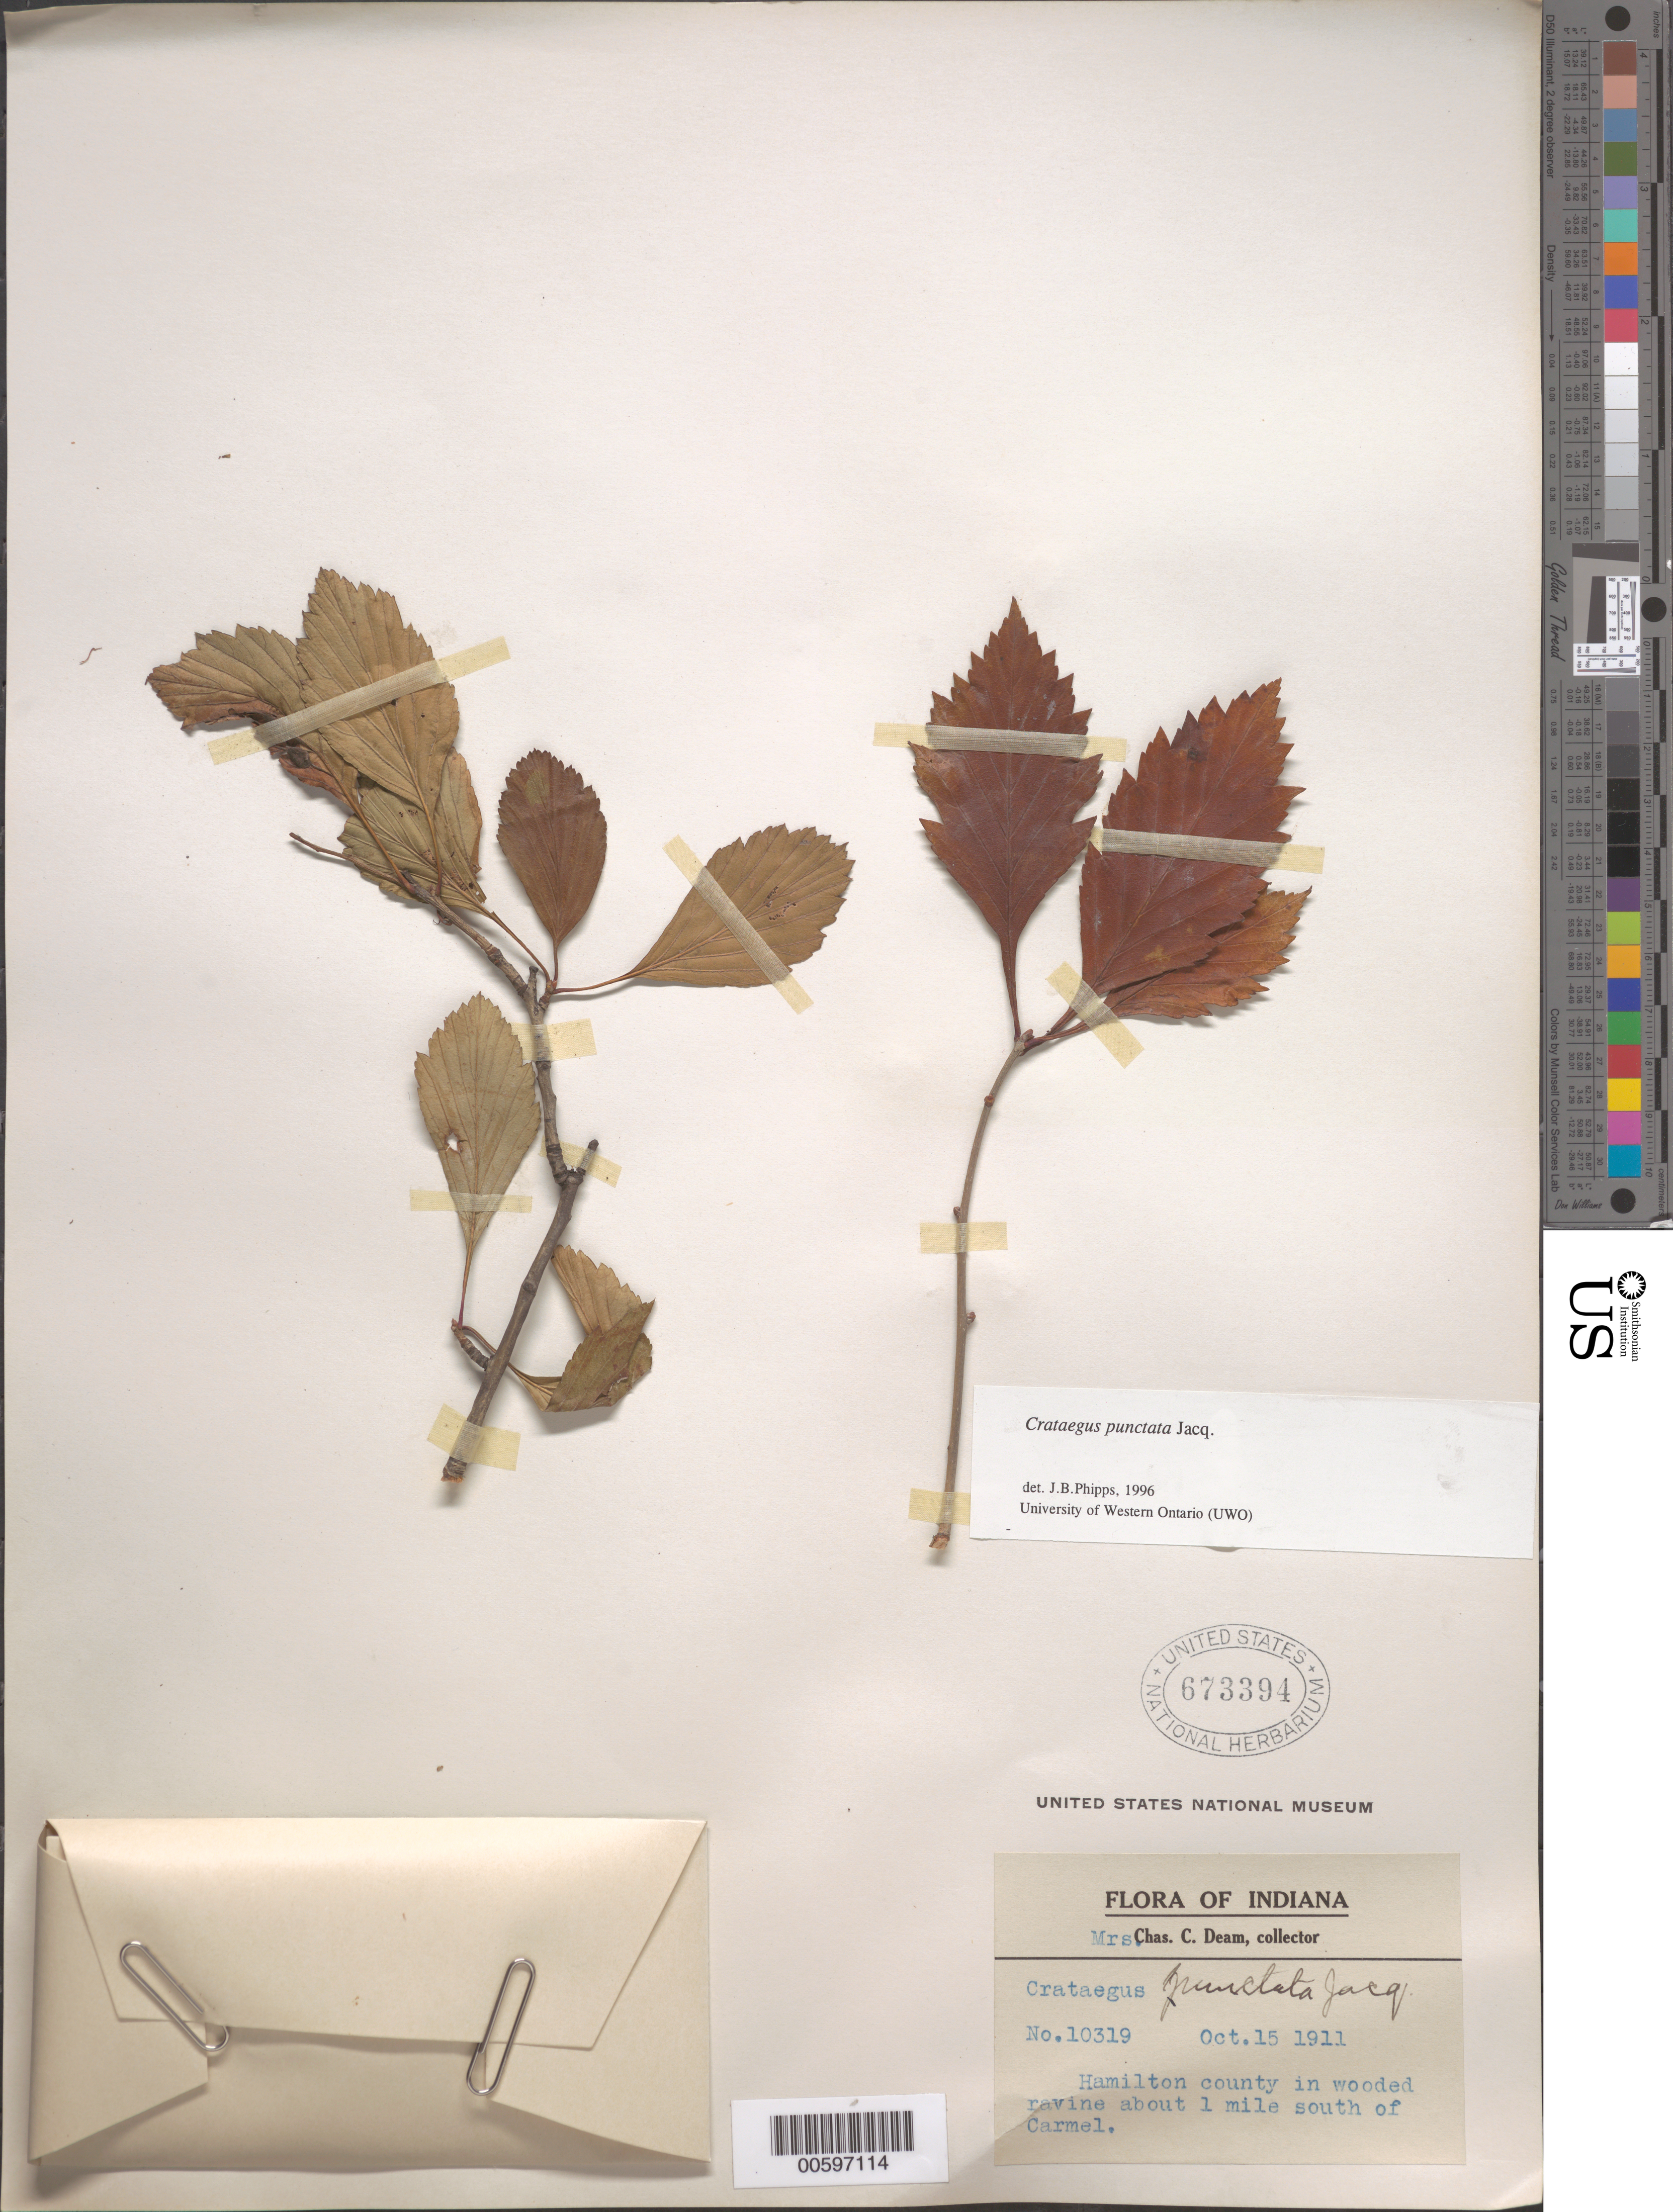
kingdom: Plantae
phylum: Tracheophyta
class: Magnoliopsida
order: Rosales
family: Rosaceae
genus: Crataegus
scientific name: Crataegus punctata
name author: Jacq.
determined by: Phipps, James B., (UWO), University of Western Ontario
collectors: C. C. Deam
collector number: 10319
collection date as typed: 15 Oct 1911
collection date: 1911-10-15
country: United States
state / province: Indiana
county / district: Hamilton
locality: About 1 mile S of Carmel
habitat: Wooded ravine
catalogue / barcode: US 673394